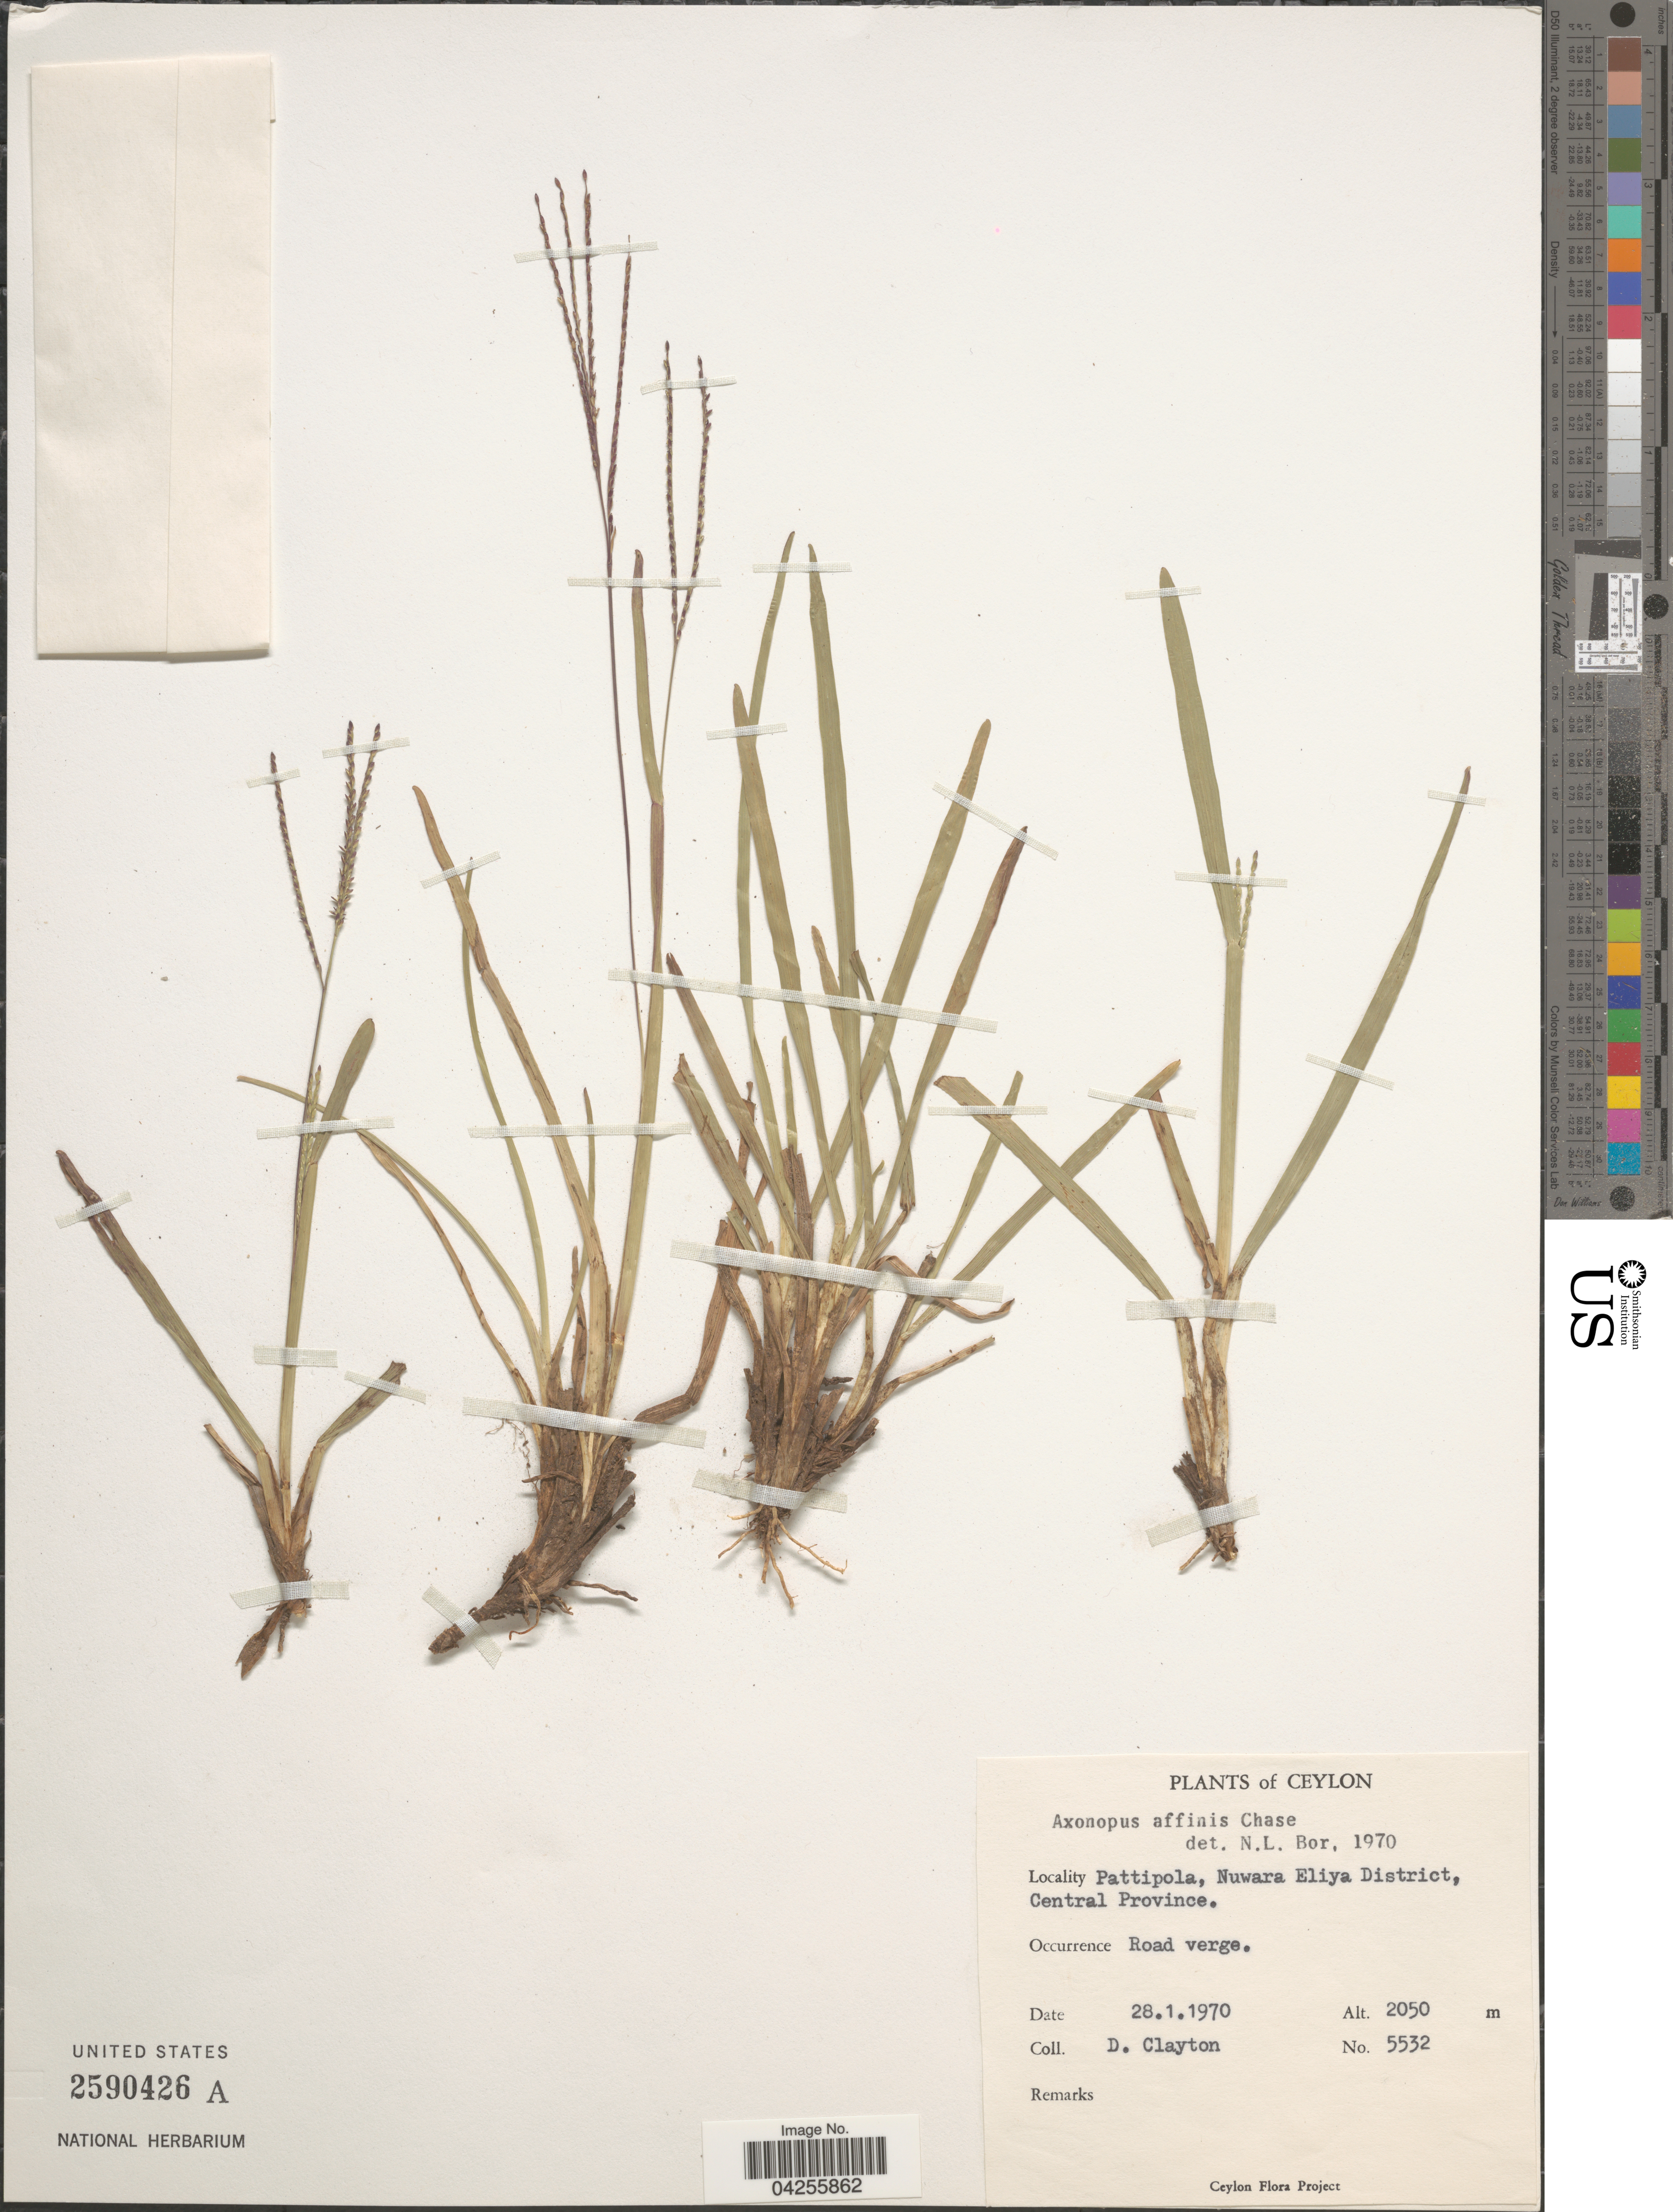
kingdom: Plantae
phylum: Tracheophyta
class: Liliopsida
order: Poales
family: Poaceae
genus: Axonopus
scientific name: Axonopus fissifolius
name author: (Raddi) Kuhlm.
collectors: D. Clayton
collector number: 5532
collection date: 1970-01-28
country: Sri Lanka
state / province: Central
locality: Ceylon. Pattipola, Nuwara Eliya District. Road verge.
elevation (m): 2050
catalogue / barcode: US 2590426A